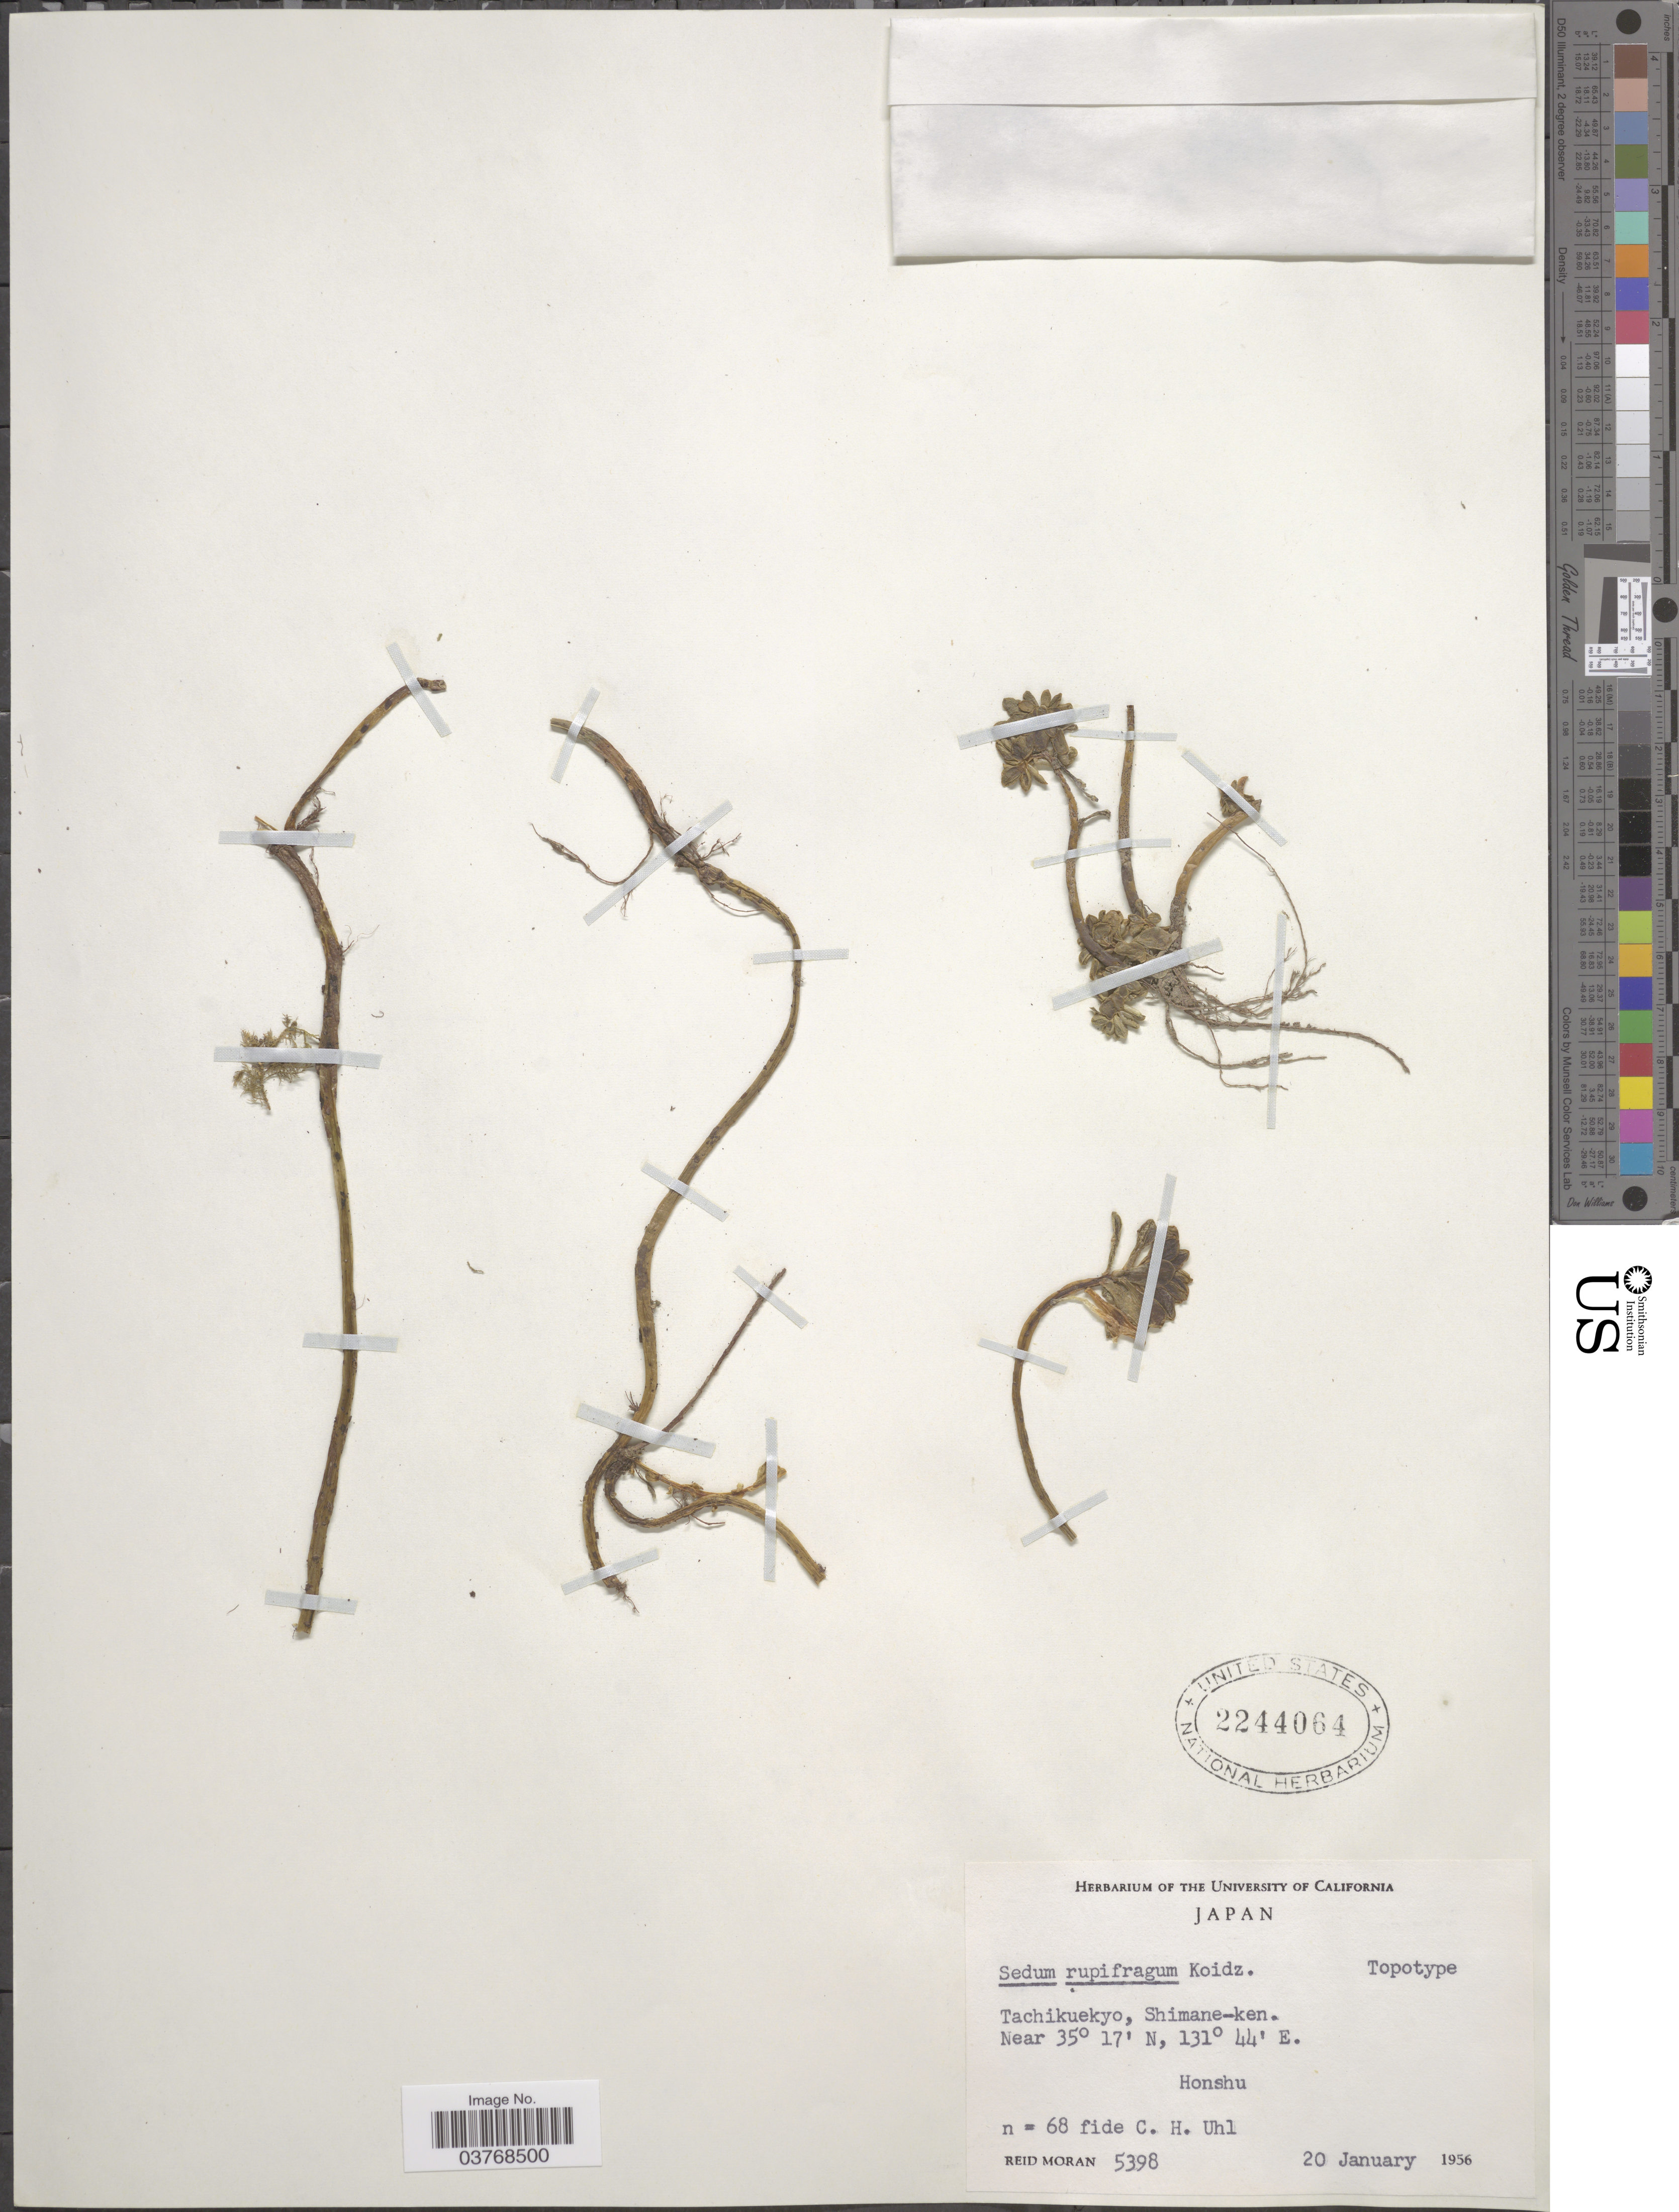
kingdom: Plantae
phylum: Tracheophyta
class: Magnoliopsida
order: Saxifragales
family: Crassulaceae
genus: Sedum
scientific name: Sedum rupifragum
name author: Koidz.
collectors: R. Moran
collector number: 5398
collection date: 1956-01-20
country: Japan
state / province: Simane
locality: Tachikuekyo, Shimane-ken. Honshu.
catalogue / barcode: US 2244064